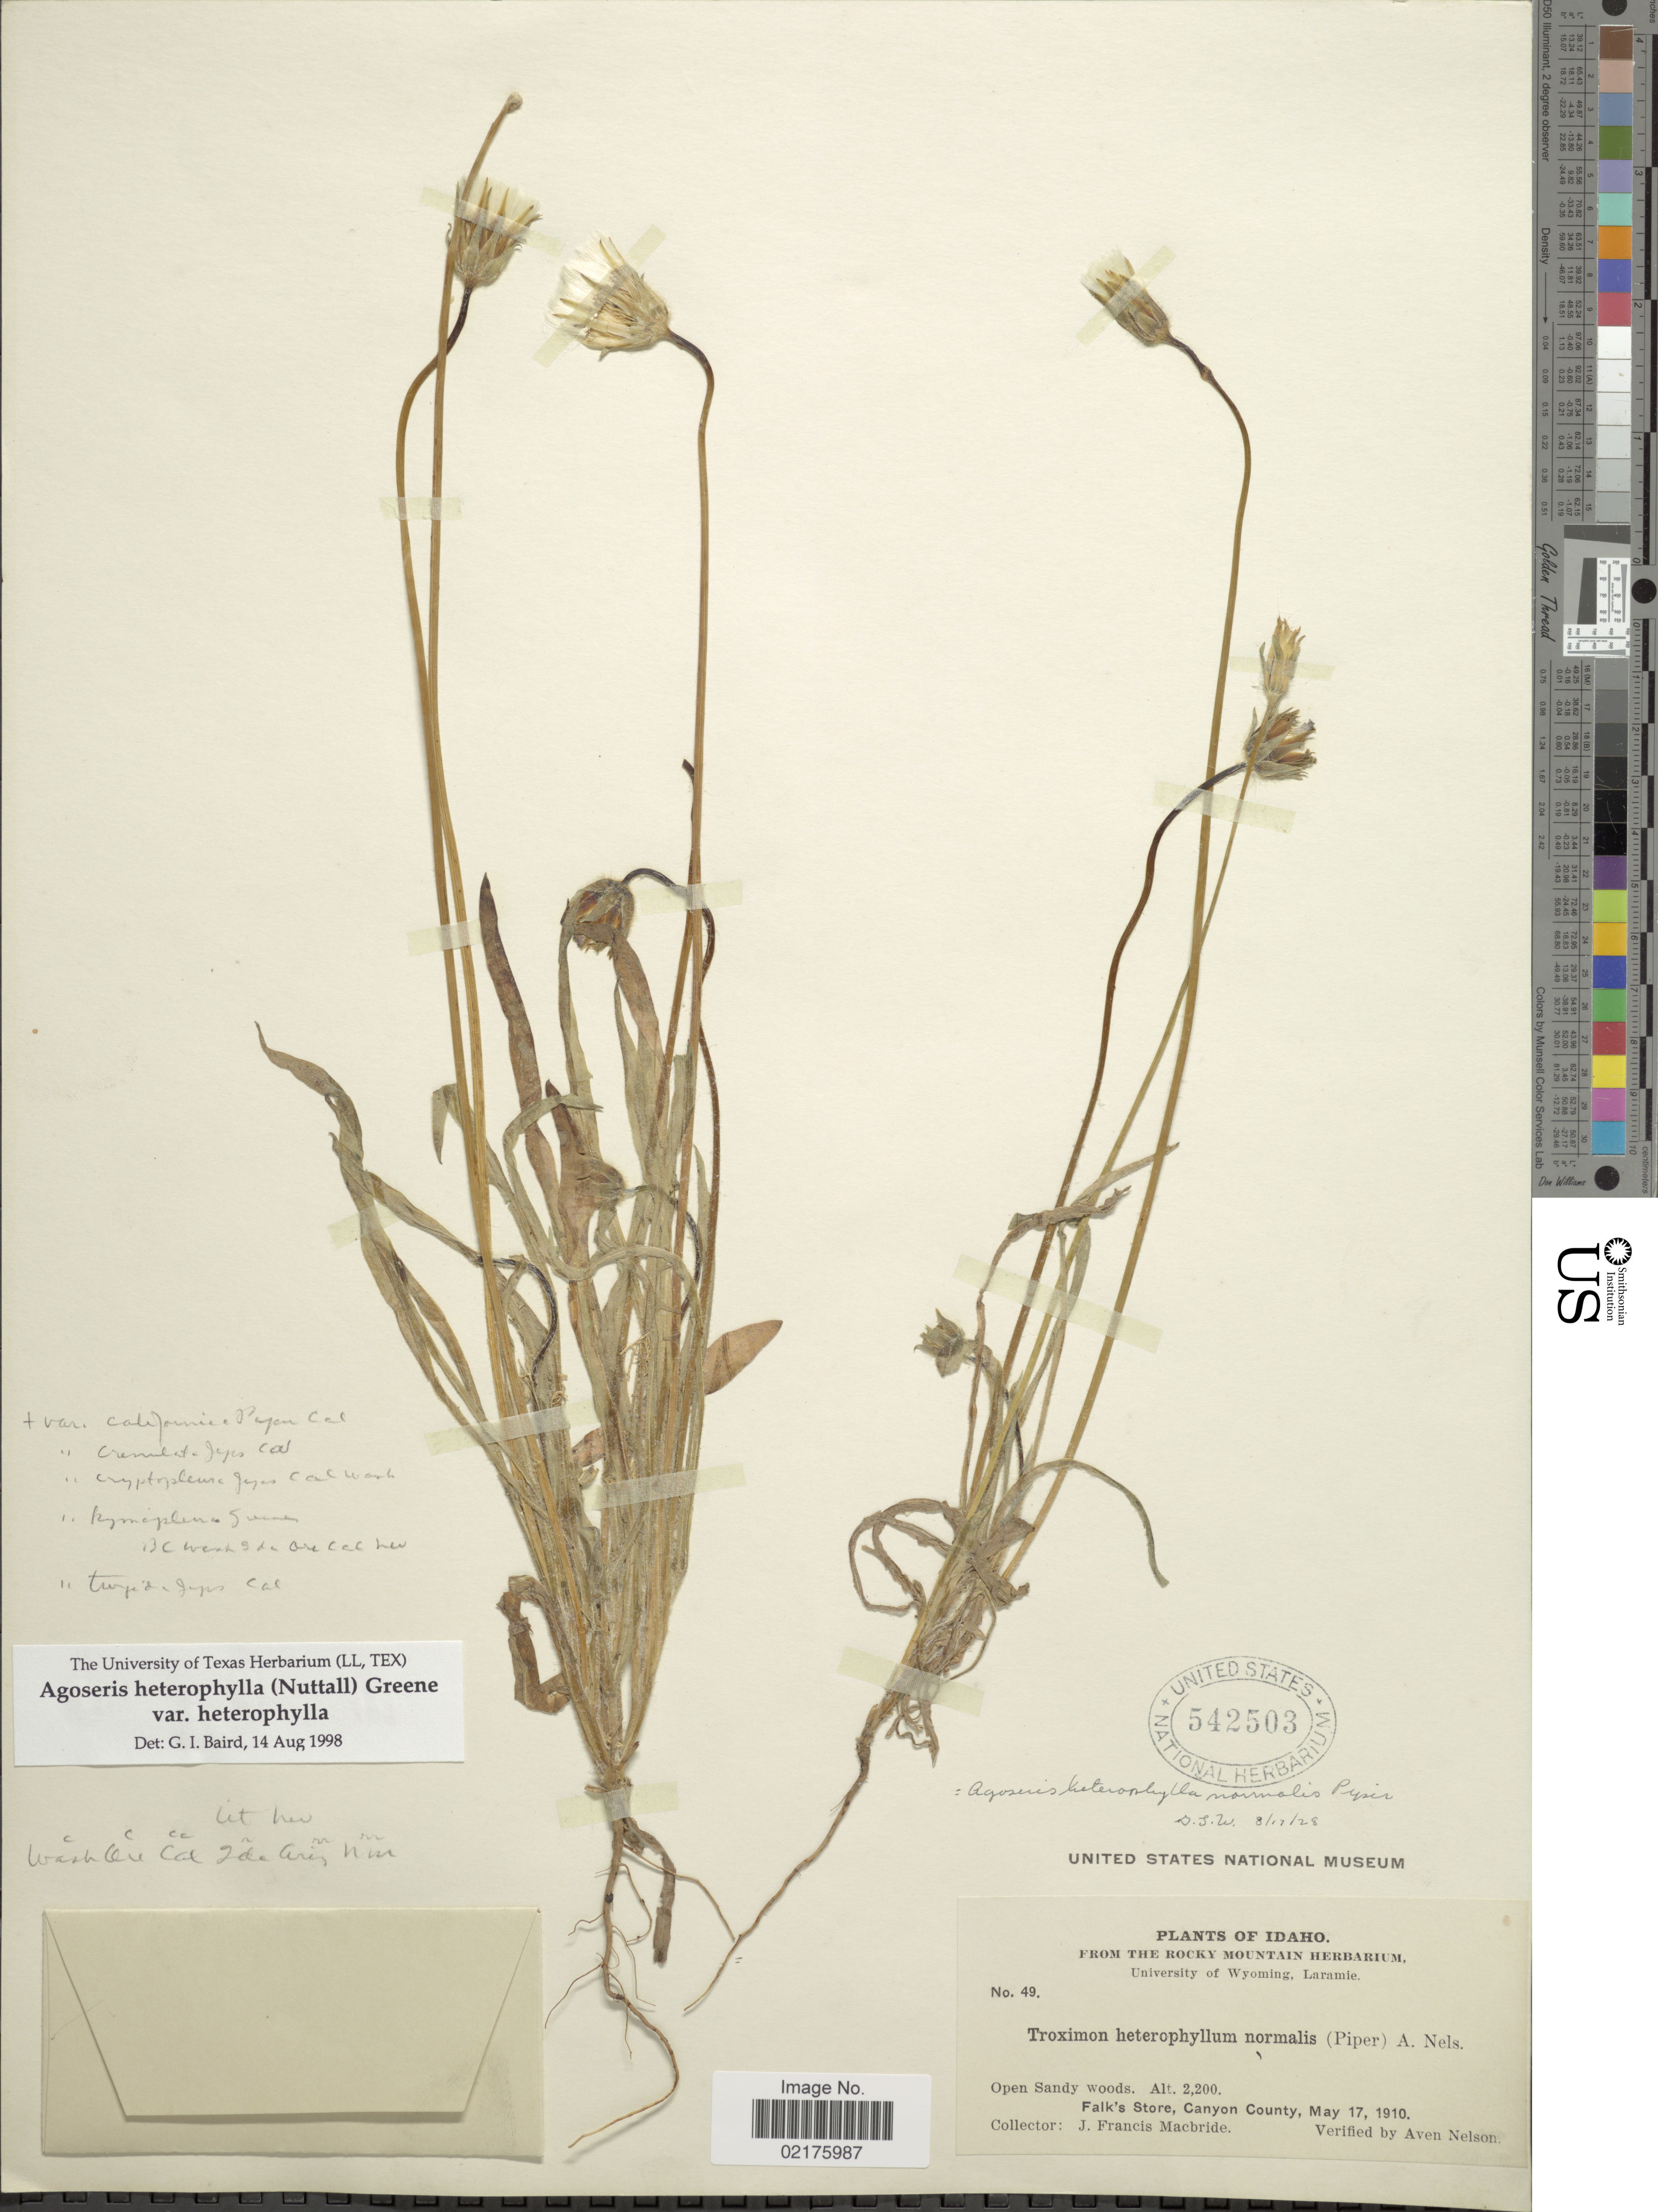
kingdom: Plantae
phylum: Tracheophyta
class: Magnoliopsida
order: Asterales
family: Asteraceae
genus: Agoseris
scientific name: Agoseris heterophylla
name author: (Nutt.) Greene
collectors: J. F. Macbride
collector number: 49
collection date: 1910-05-17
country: United States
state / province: Idaho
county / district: Canyon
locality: Falk's Store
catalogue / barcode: US 542503